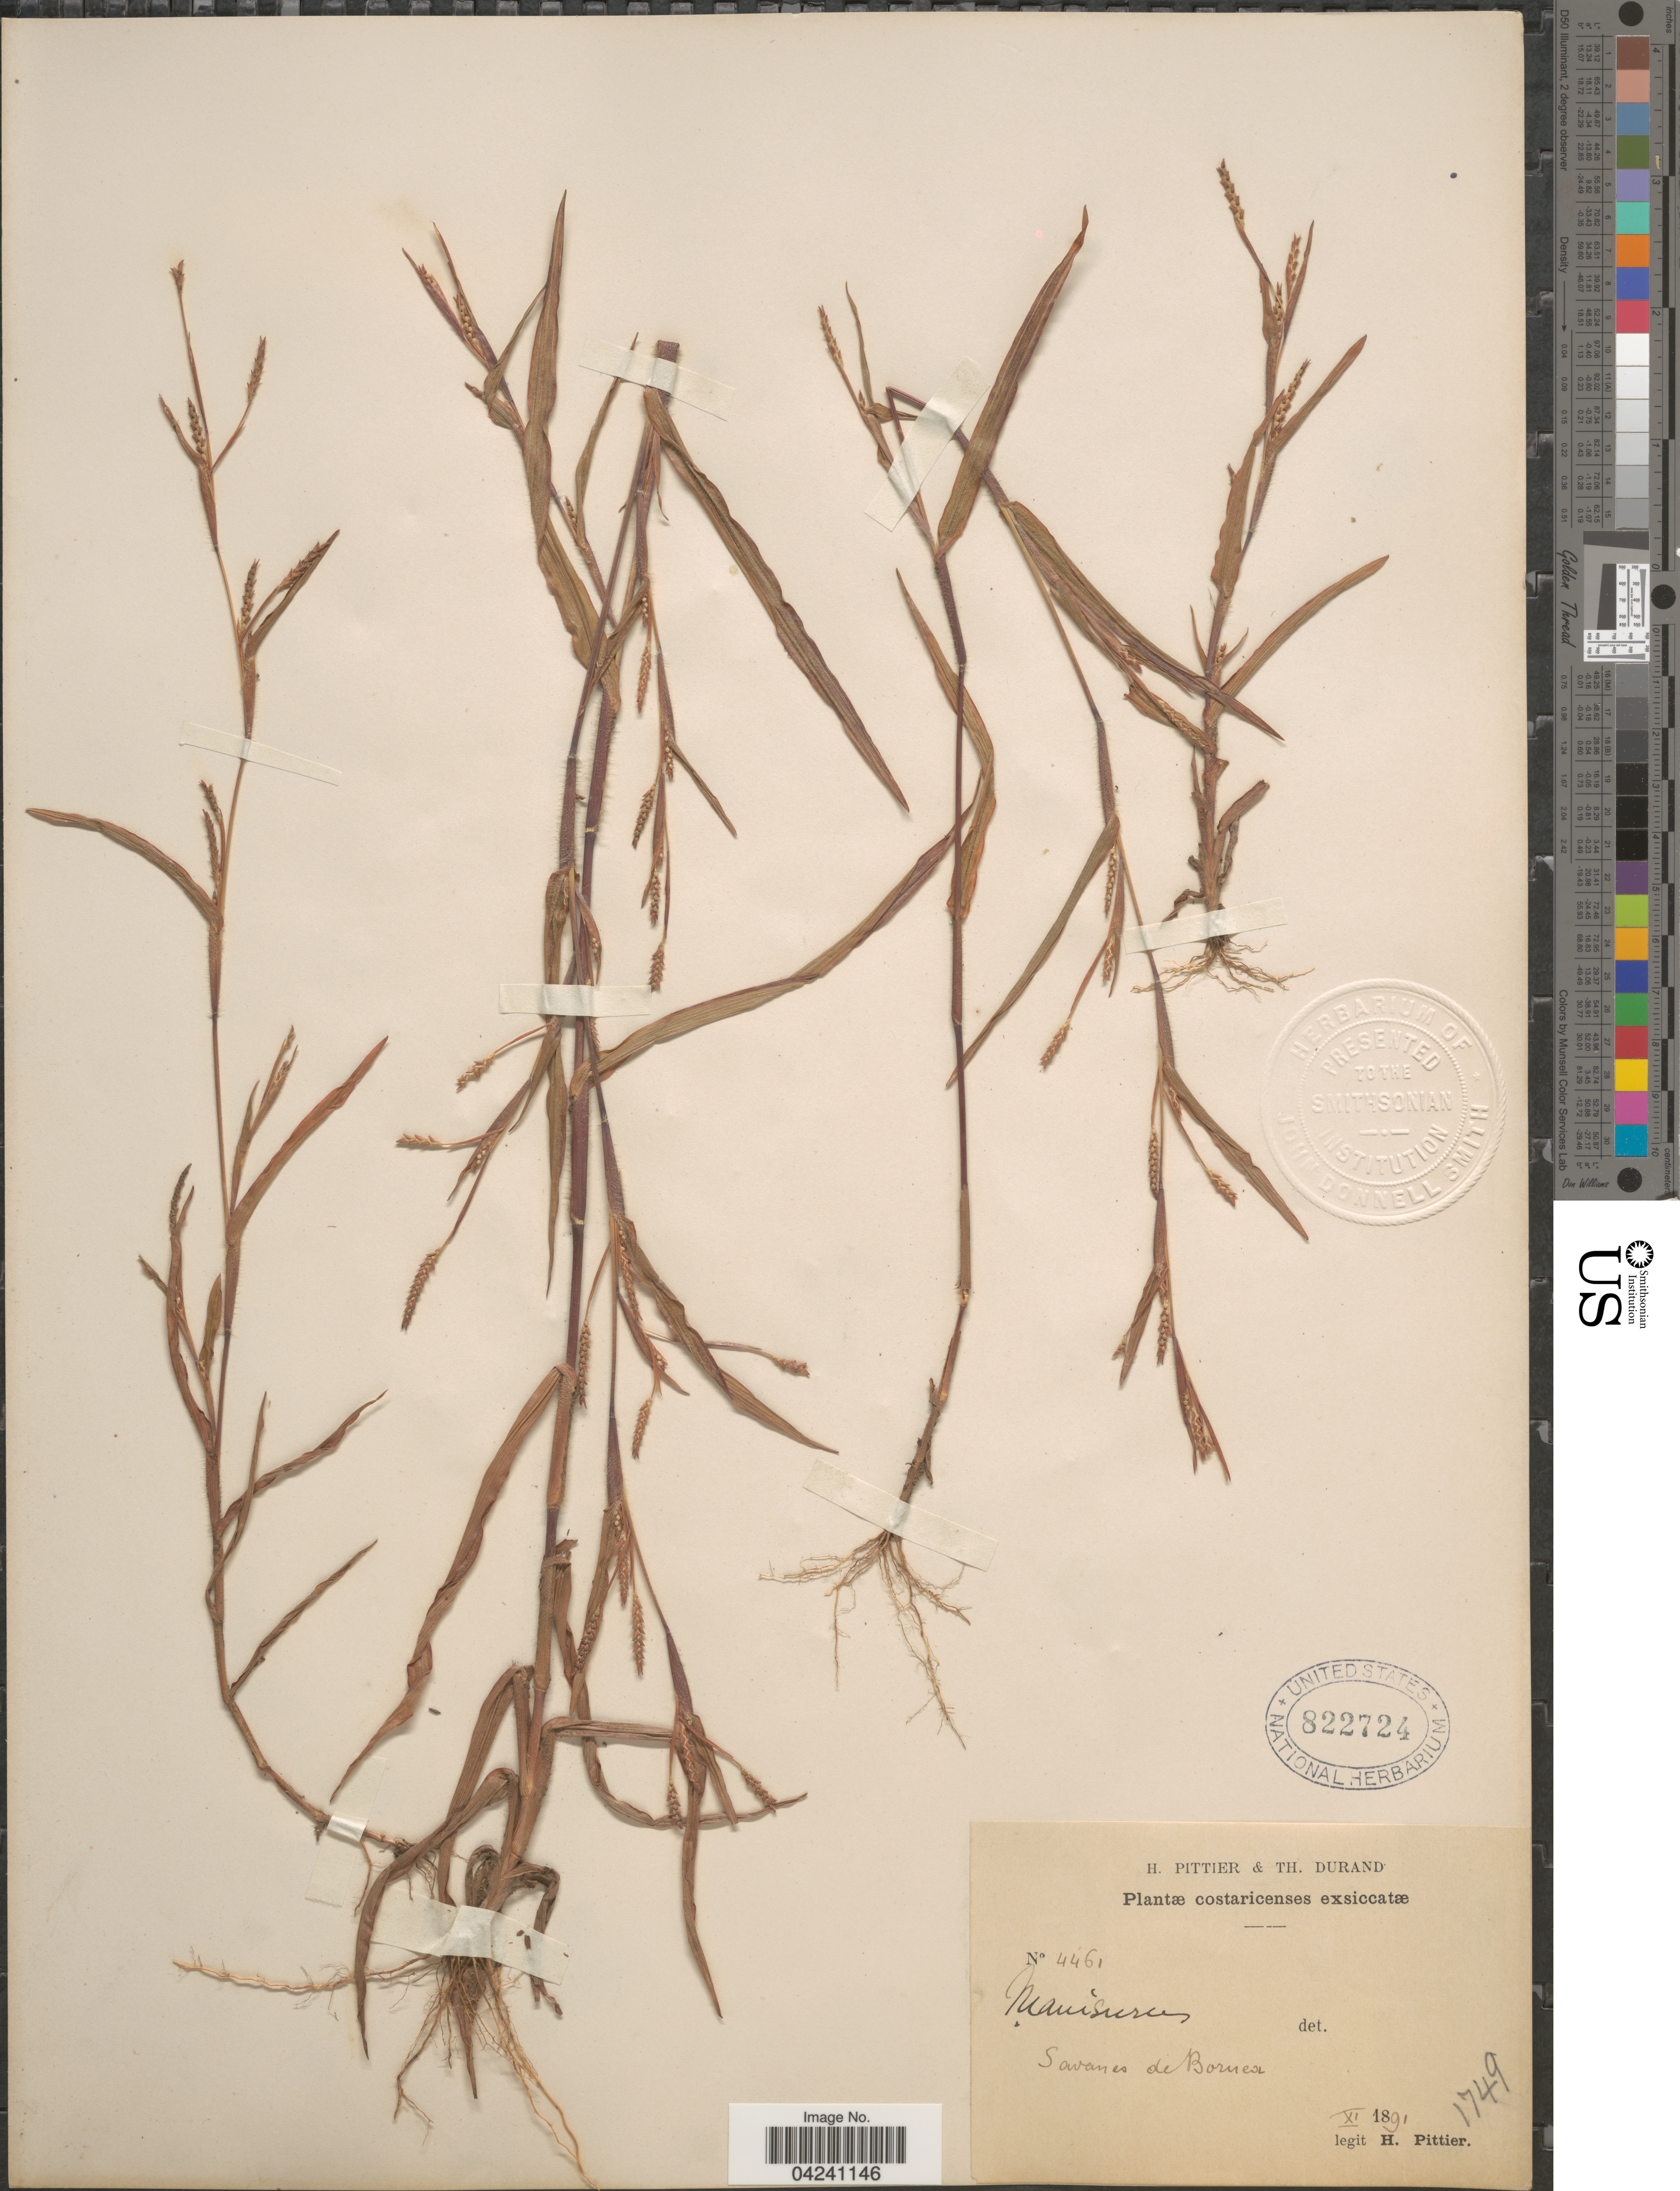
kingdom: Plantae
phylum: Tracheophyta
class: Liliopsida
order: Poales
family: Poaceae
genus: Hackelochloa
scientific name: Hackelochloa granularis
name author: (L.) Kuntze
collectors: H. F. Pittier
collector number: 4461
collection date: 1891-11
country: Costa Rica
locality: Savanes de Boruca.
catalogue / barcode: US 822724